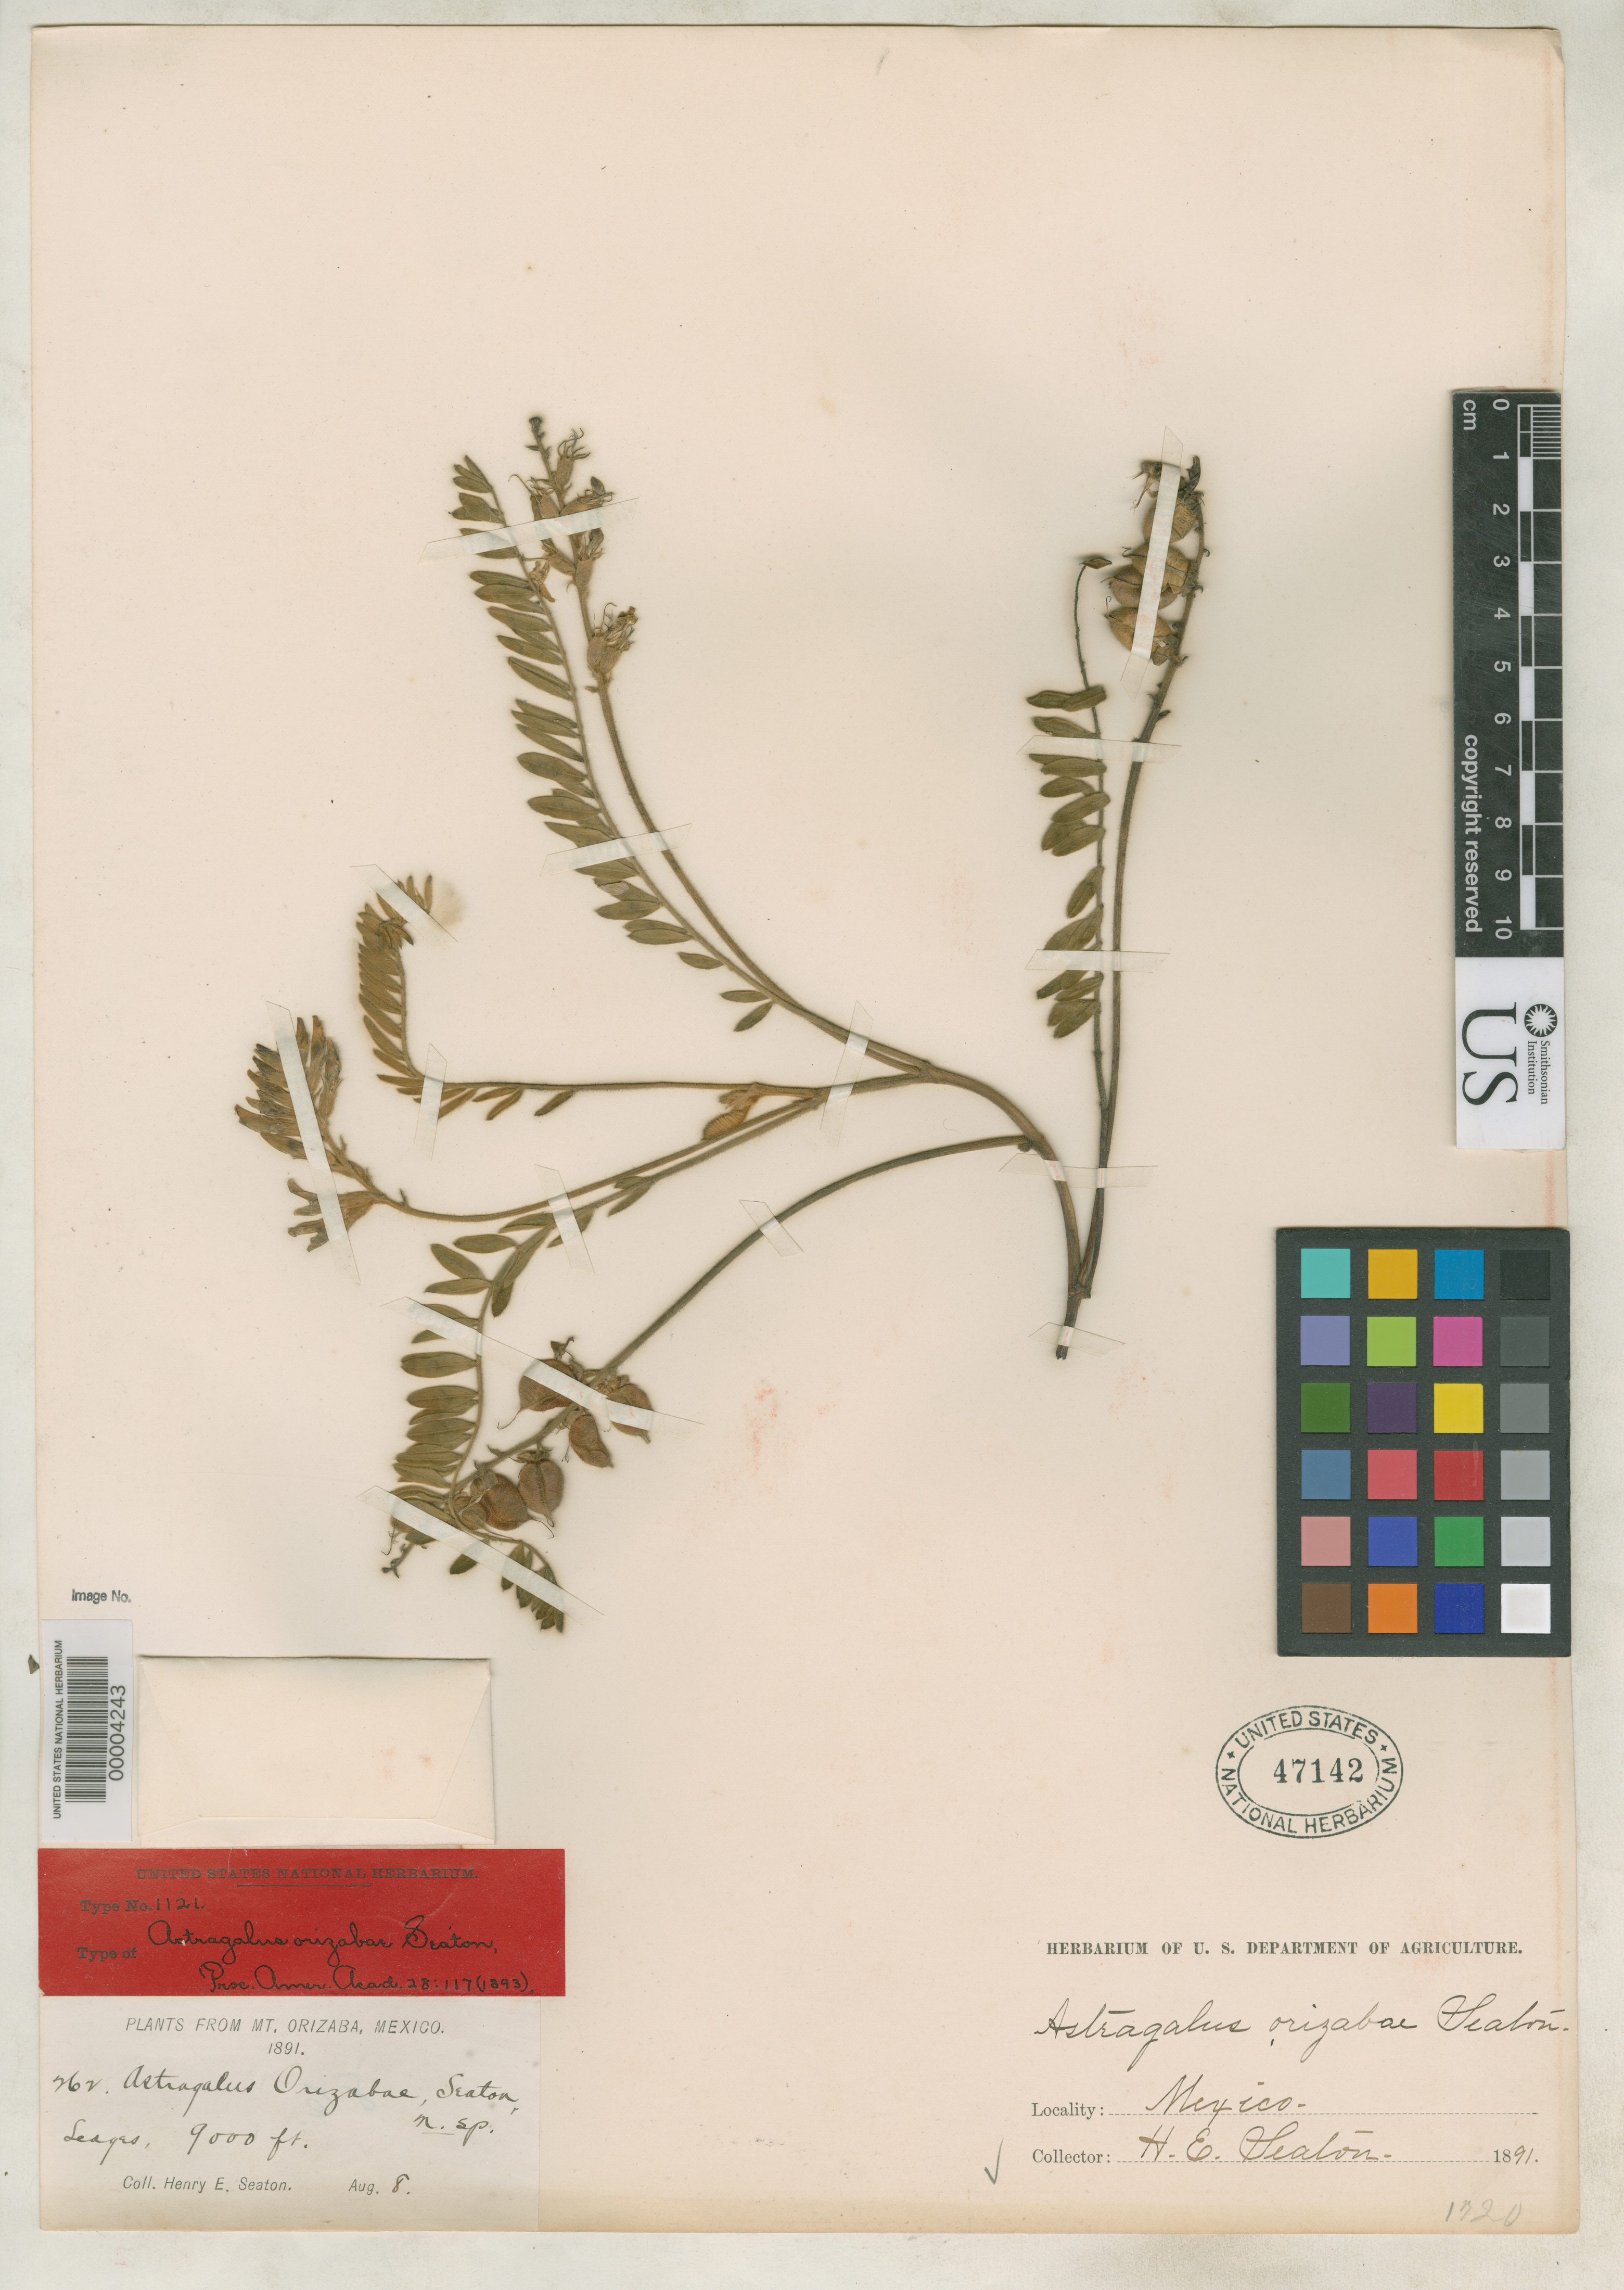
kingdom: Plantae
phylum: Tracheophyta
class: Magnoliopsida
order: Fabales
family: Fabaceae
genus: Astragalus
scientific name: Astragalus orizabae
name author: Seaton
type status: Isotype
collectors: H. E. Seaton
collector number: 262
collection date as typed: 08 Aug 1891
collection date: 1891-08-08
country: Mexico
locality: Mount Orizaba.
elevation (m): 2743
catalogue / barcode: US 47142